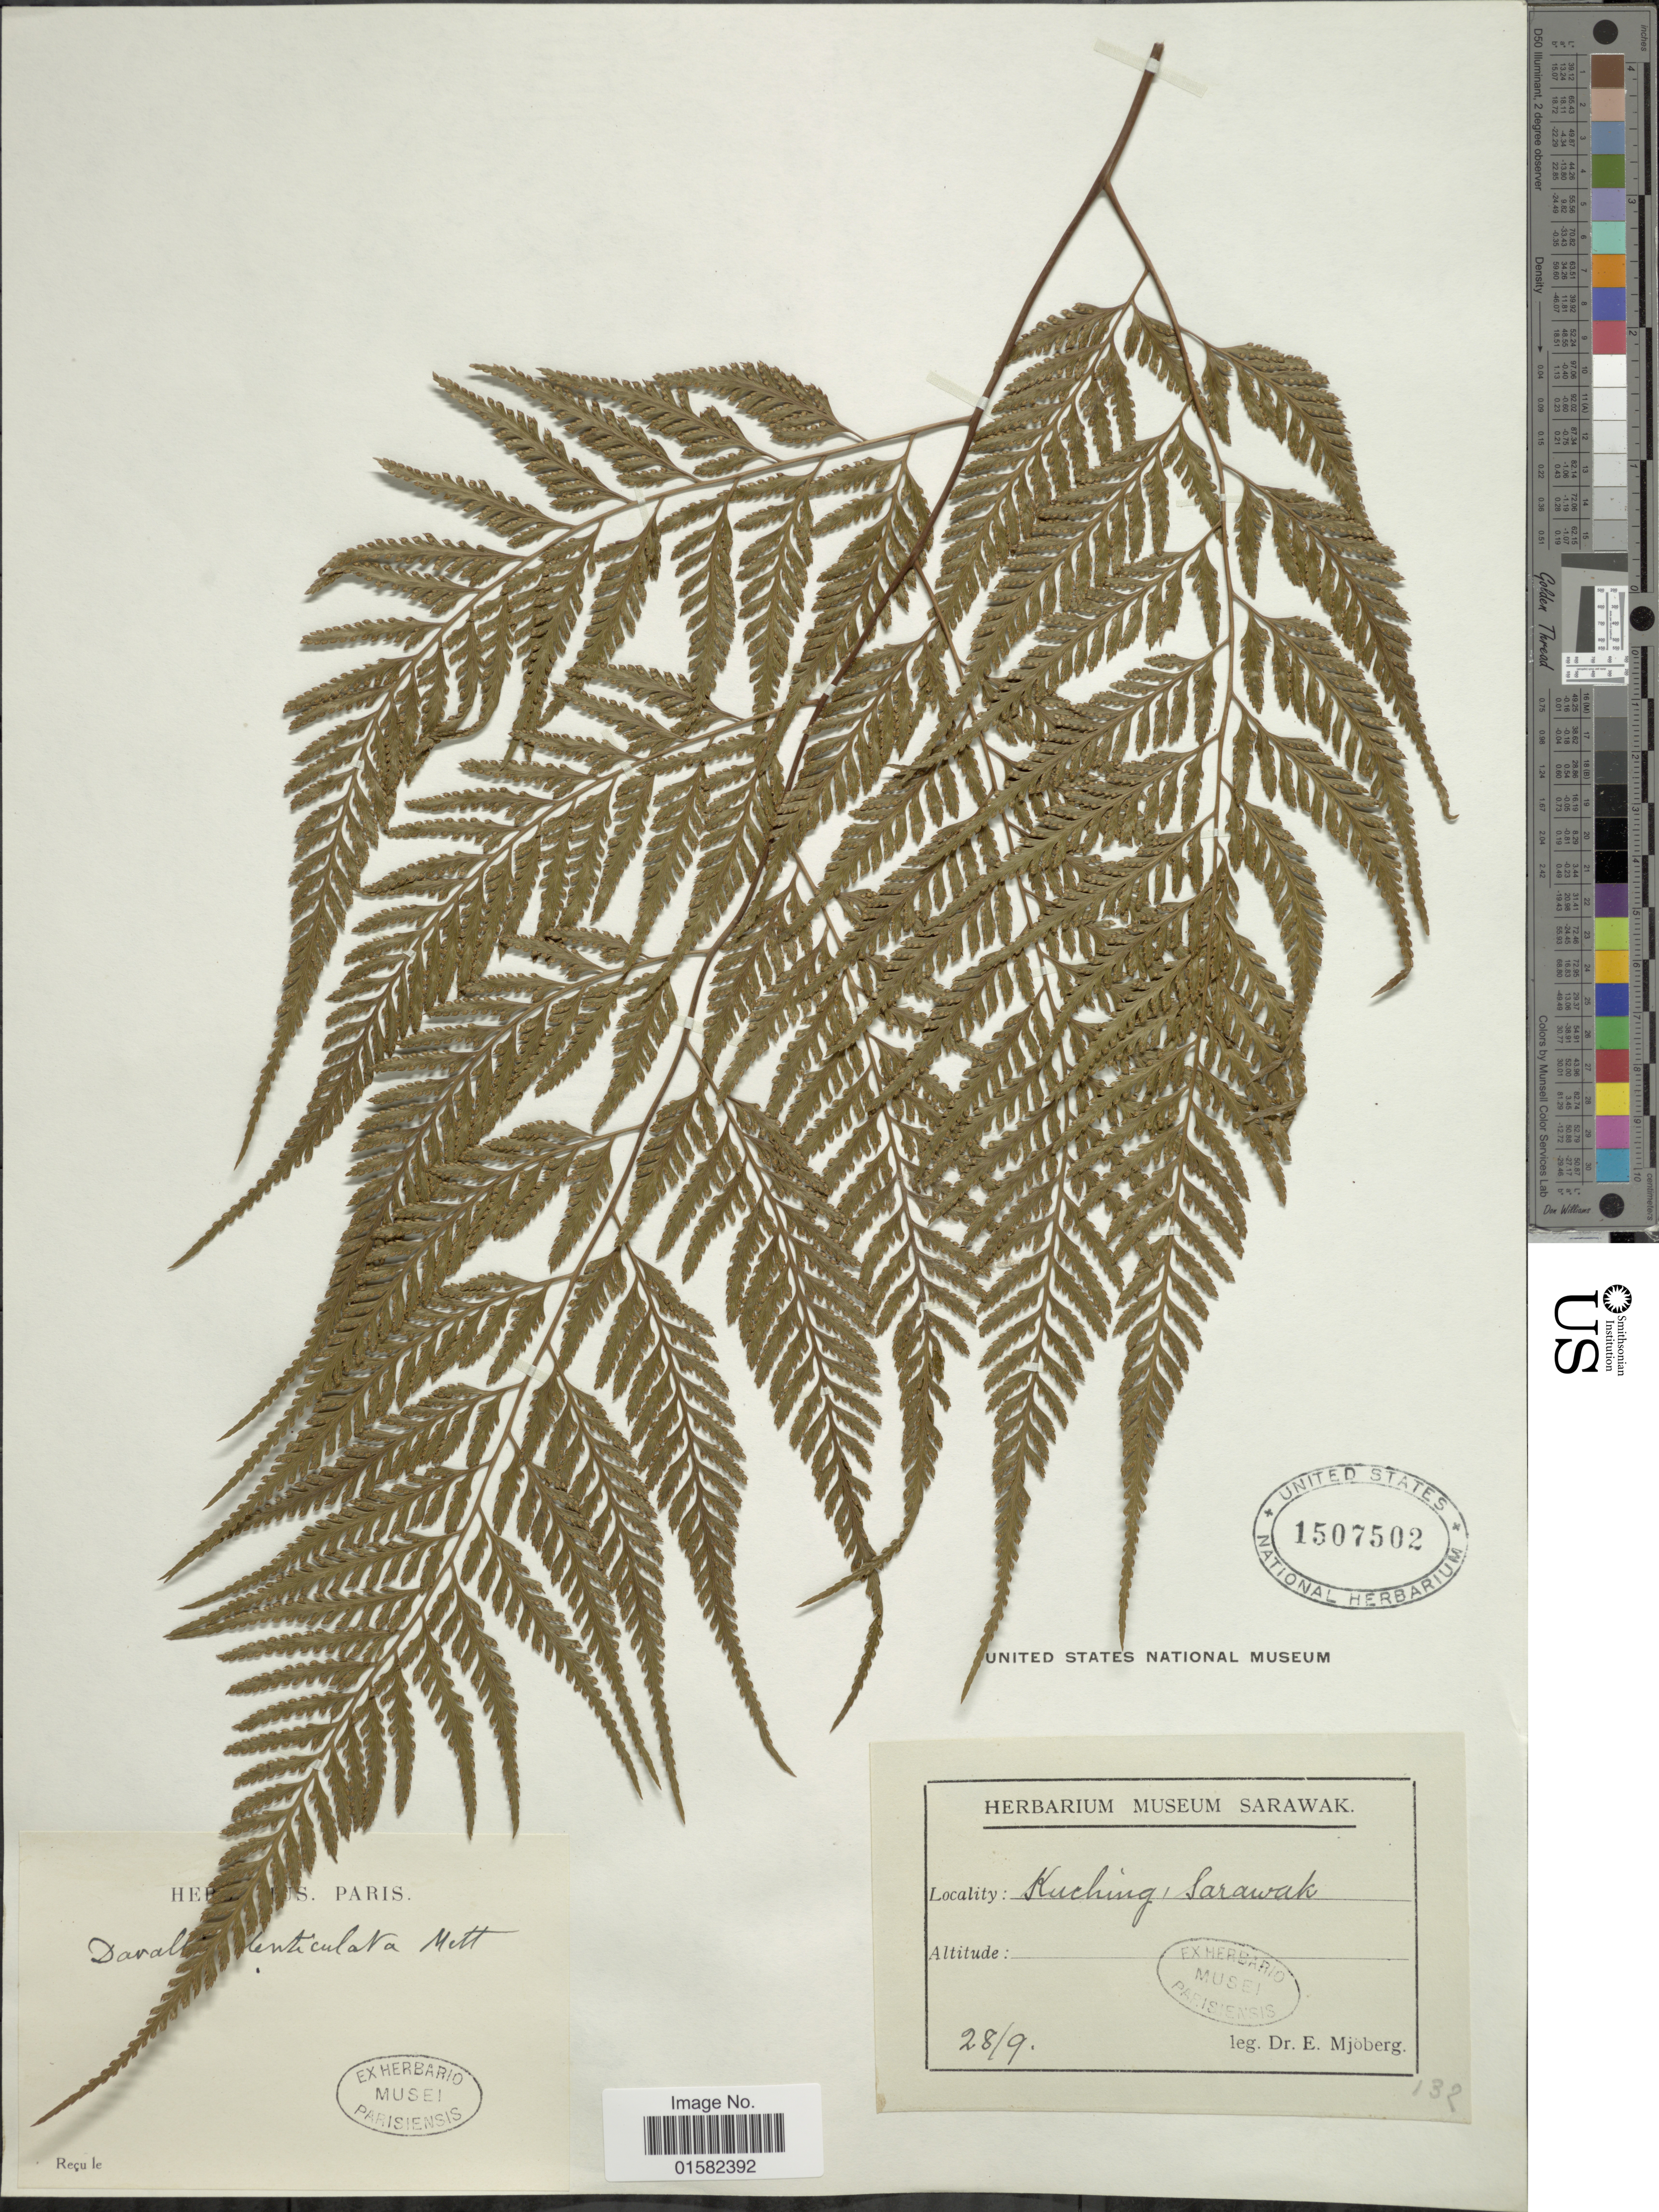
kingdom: Plantae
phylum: Tracheophyta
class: Polypodiopsida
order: Polypodiales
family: Davalliaceae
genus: Wibelia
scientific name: Wibelia denticulata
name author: (Burm. f.) M. Kato & Tsutsumi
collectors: E. Mjoberg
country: Malaysia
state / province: Sarawak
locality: Kuching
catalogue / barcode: US 1507502